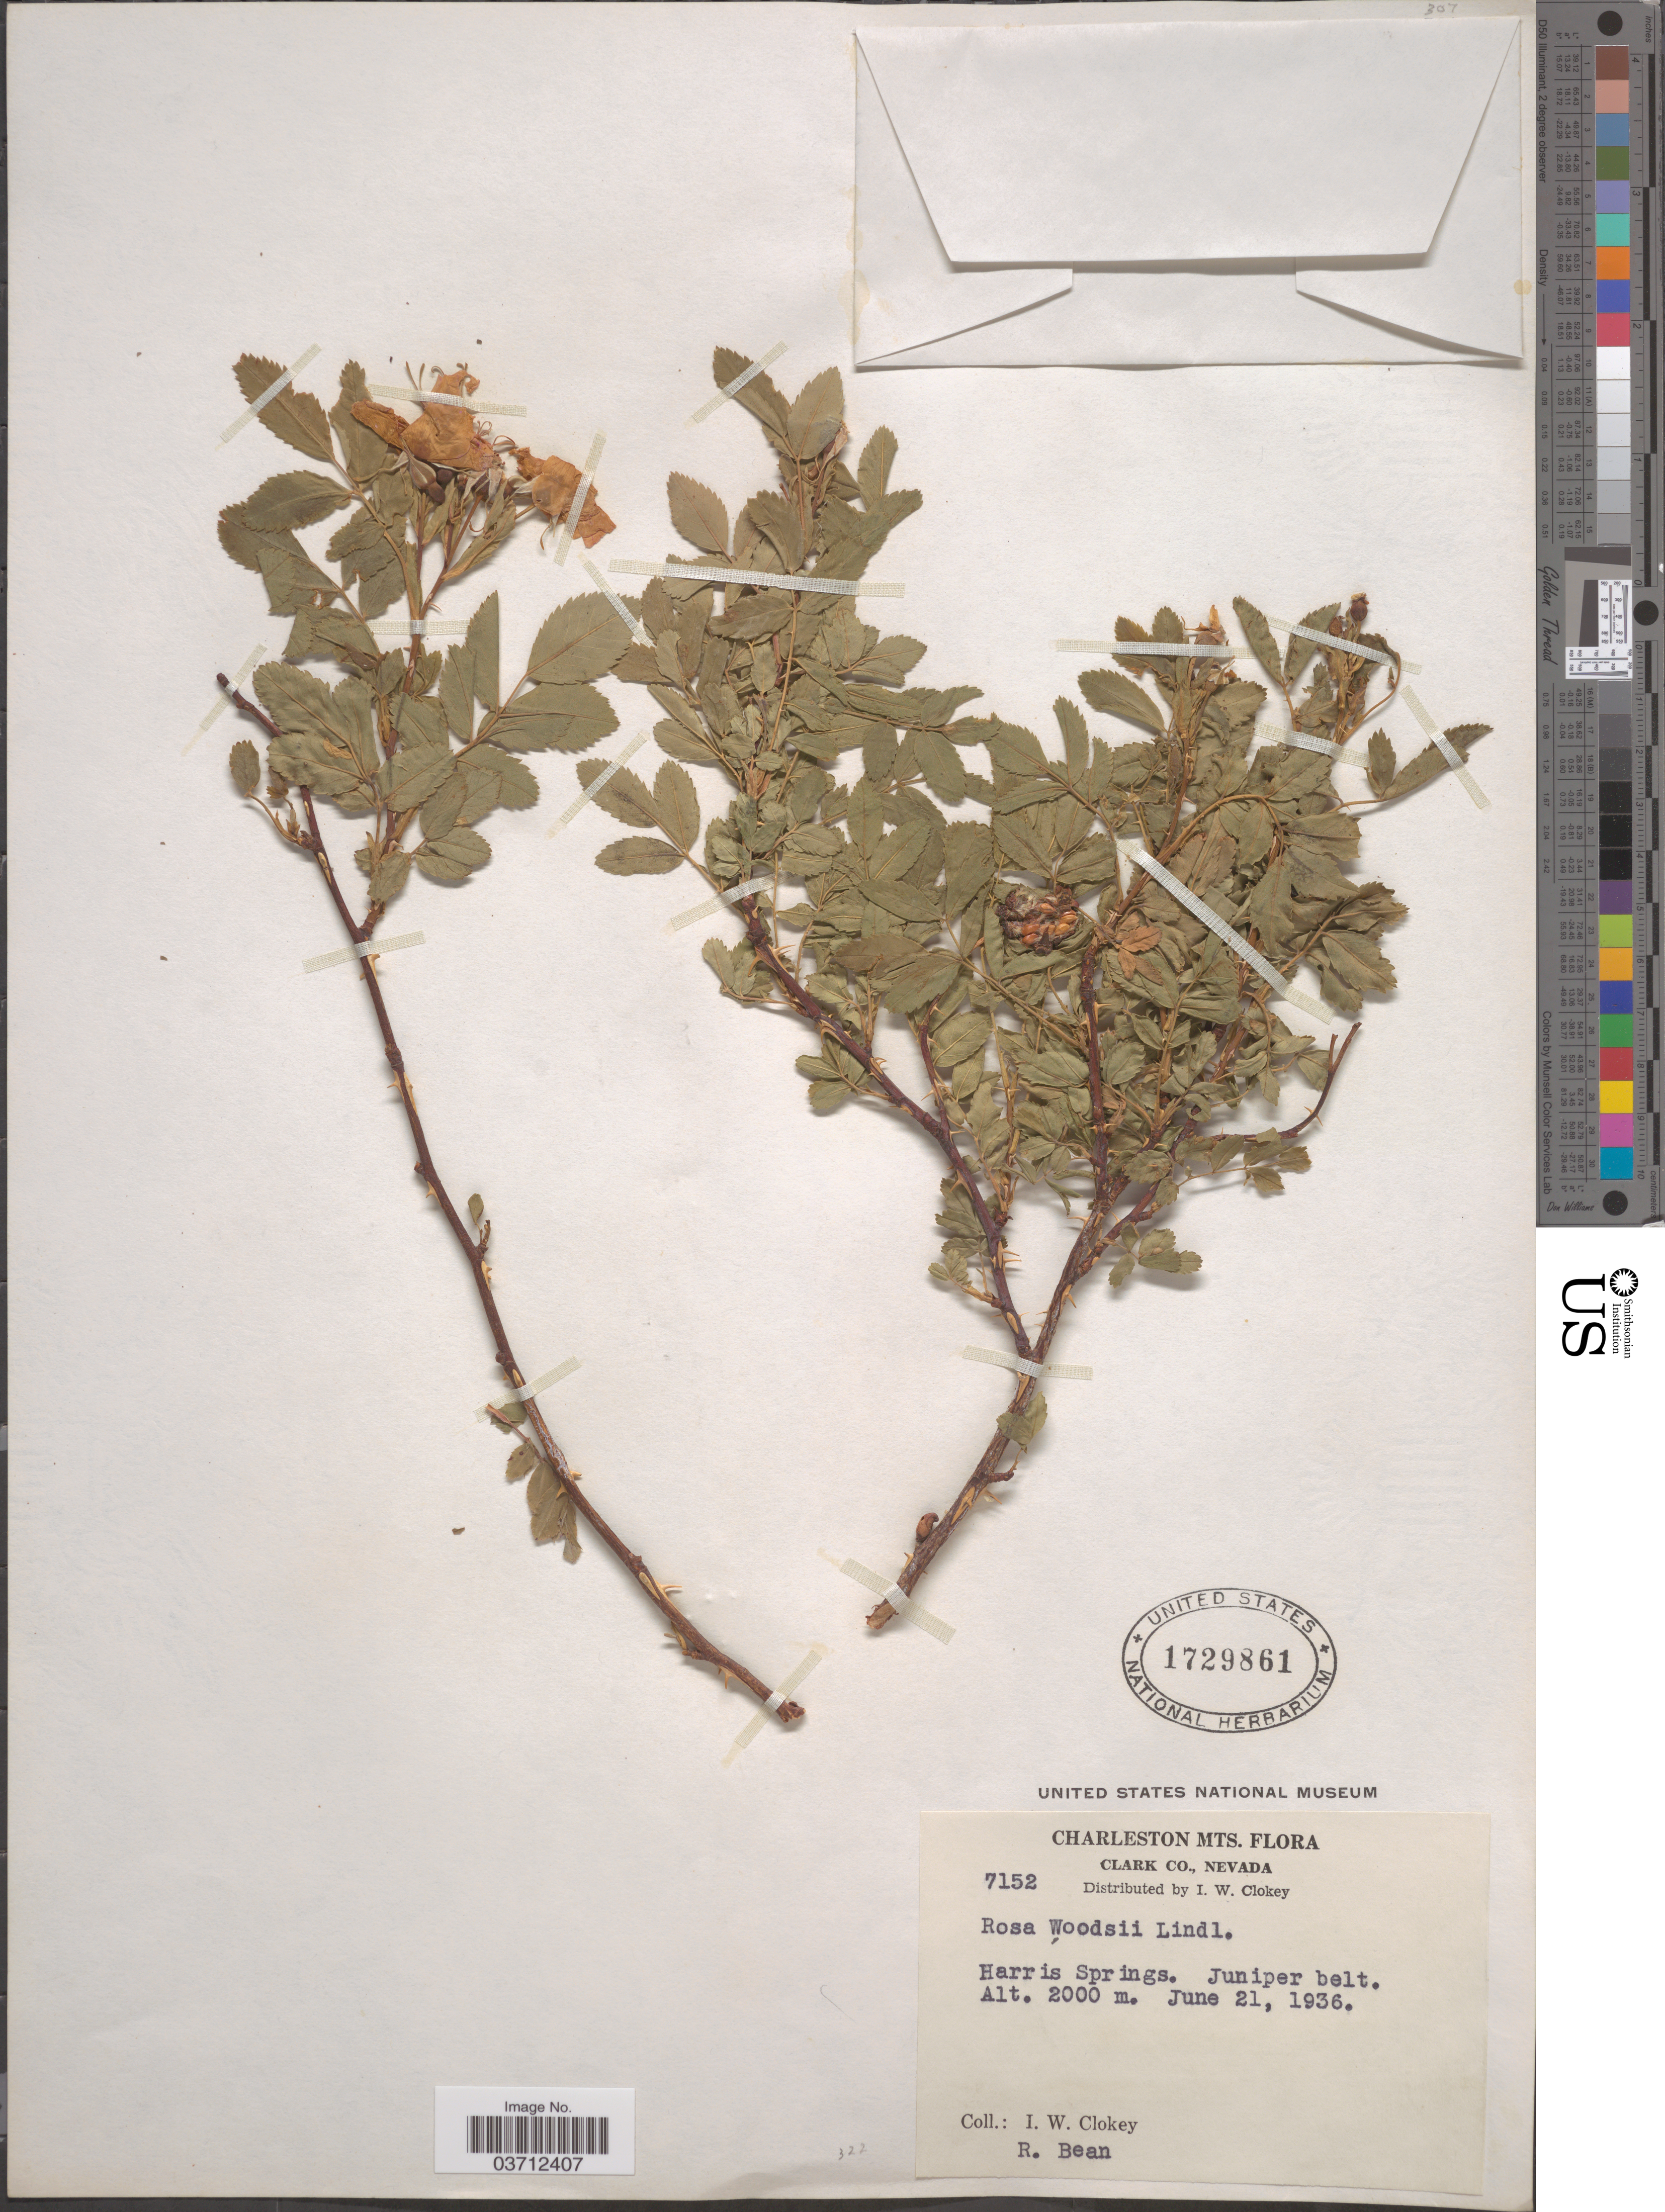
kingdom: Plantae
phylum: Tracheophyta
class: Magnoliopsida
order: Rosales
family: Rosaceae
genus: Rosa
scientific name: Rosa woodsii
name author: Lindl.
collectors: I. W. Clokey & R. Bean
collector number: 7152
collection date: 1936-06-21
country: United States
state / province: Nevada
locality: Charleston Mts. Clark Co. Harris Springs. Juniper belt.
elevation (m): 2000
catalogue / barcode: US 1729861